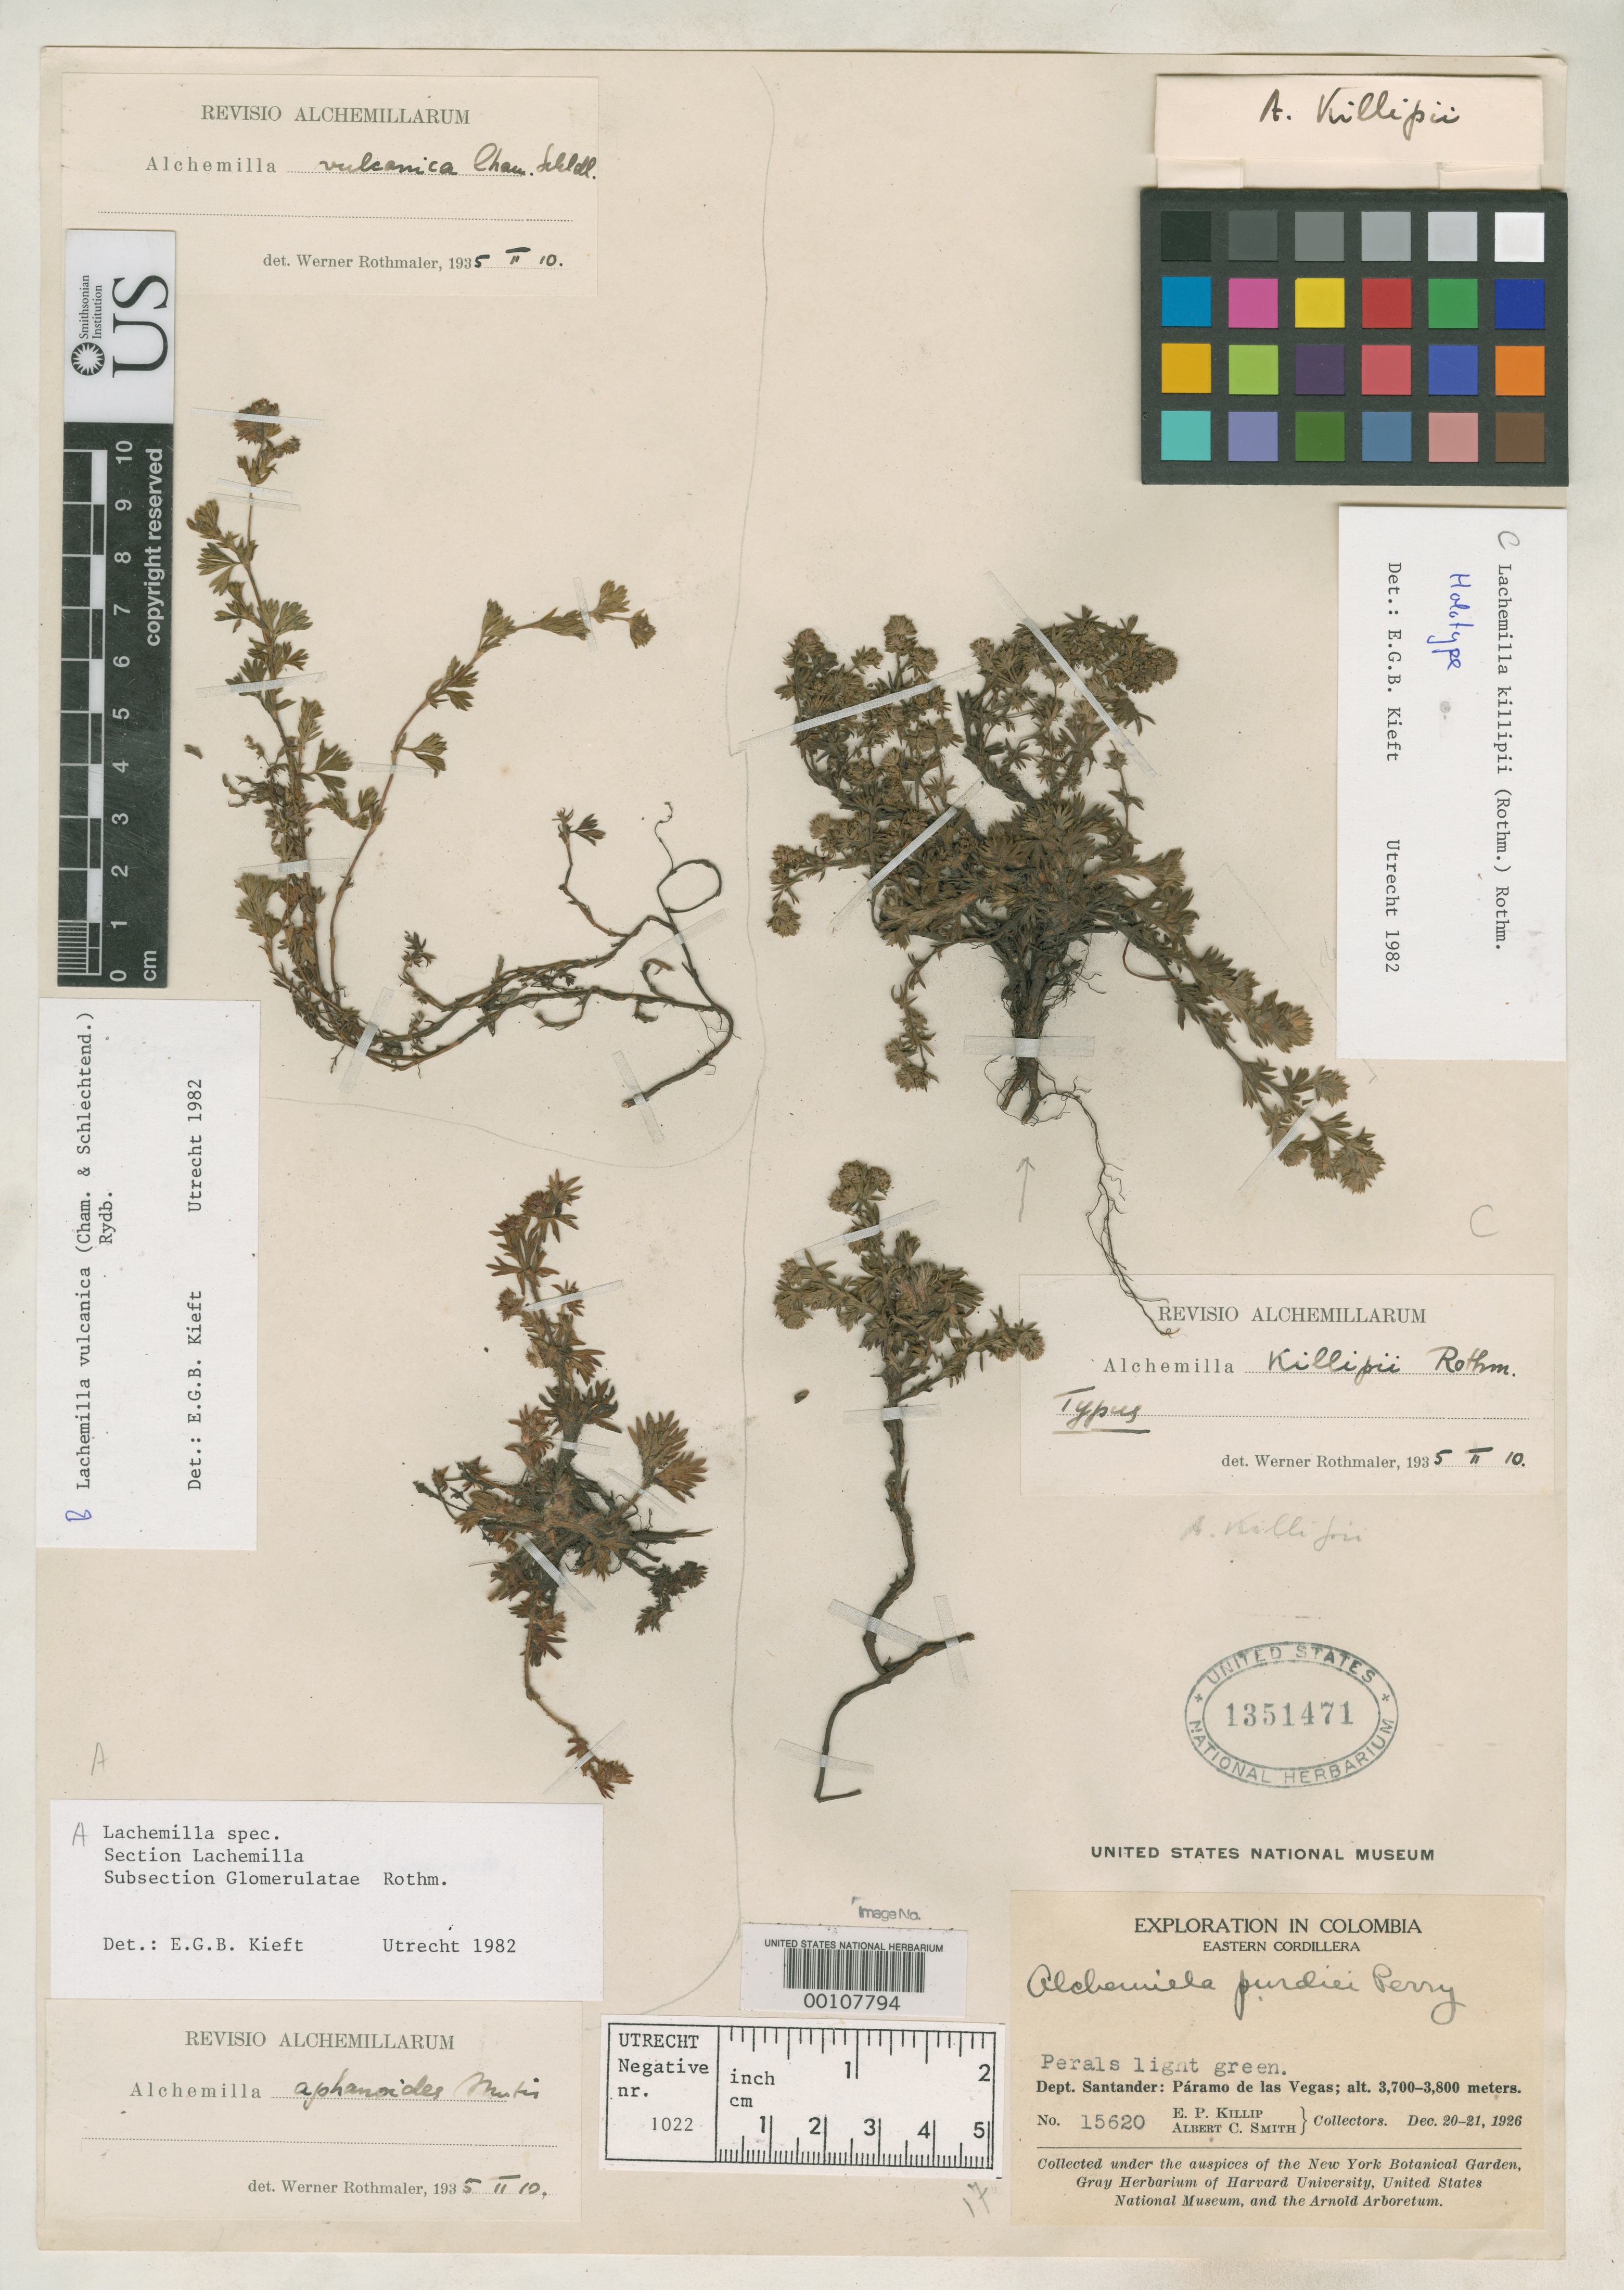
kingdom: Plantae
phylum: Tracheophyta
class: Magnoliopsida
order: Rosales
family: Rosaceae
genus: Alchemilla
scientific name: Alchemilla killipii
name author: Rothmaler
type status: Type Collection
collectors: E. P. Killip & A. C. Smith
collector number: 15620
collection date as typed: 20 Dec 1921 to 21 Dec 1921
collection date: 1921-12-20/1921-12-21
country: Colombia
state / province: Santander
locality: Paramo de Las Vegas, eastern Cordillera.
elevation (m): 3700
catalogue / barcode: US 1351471